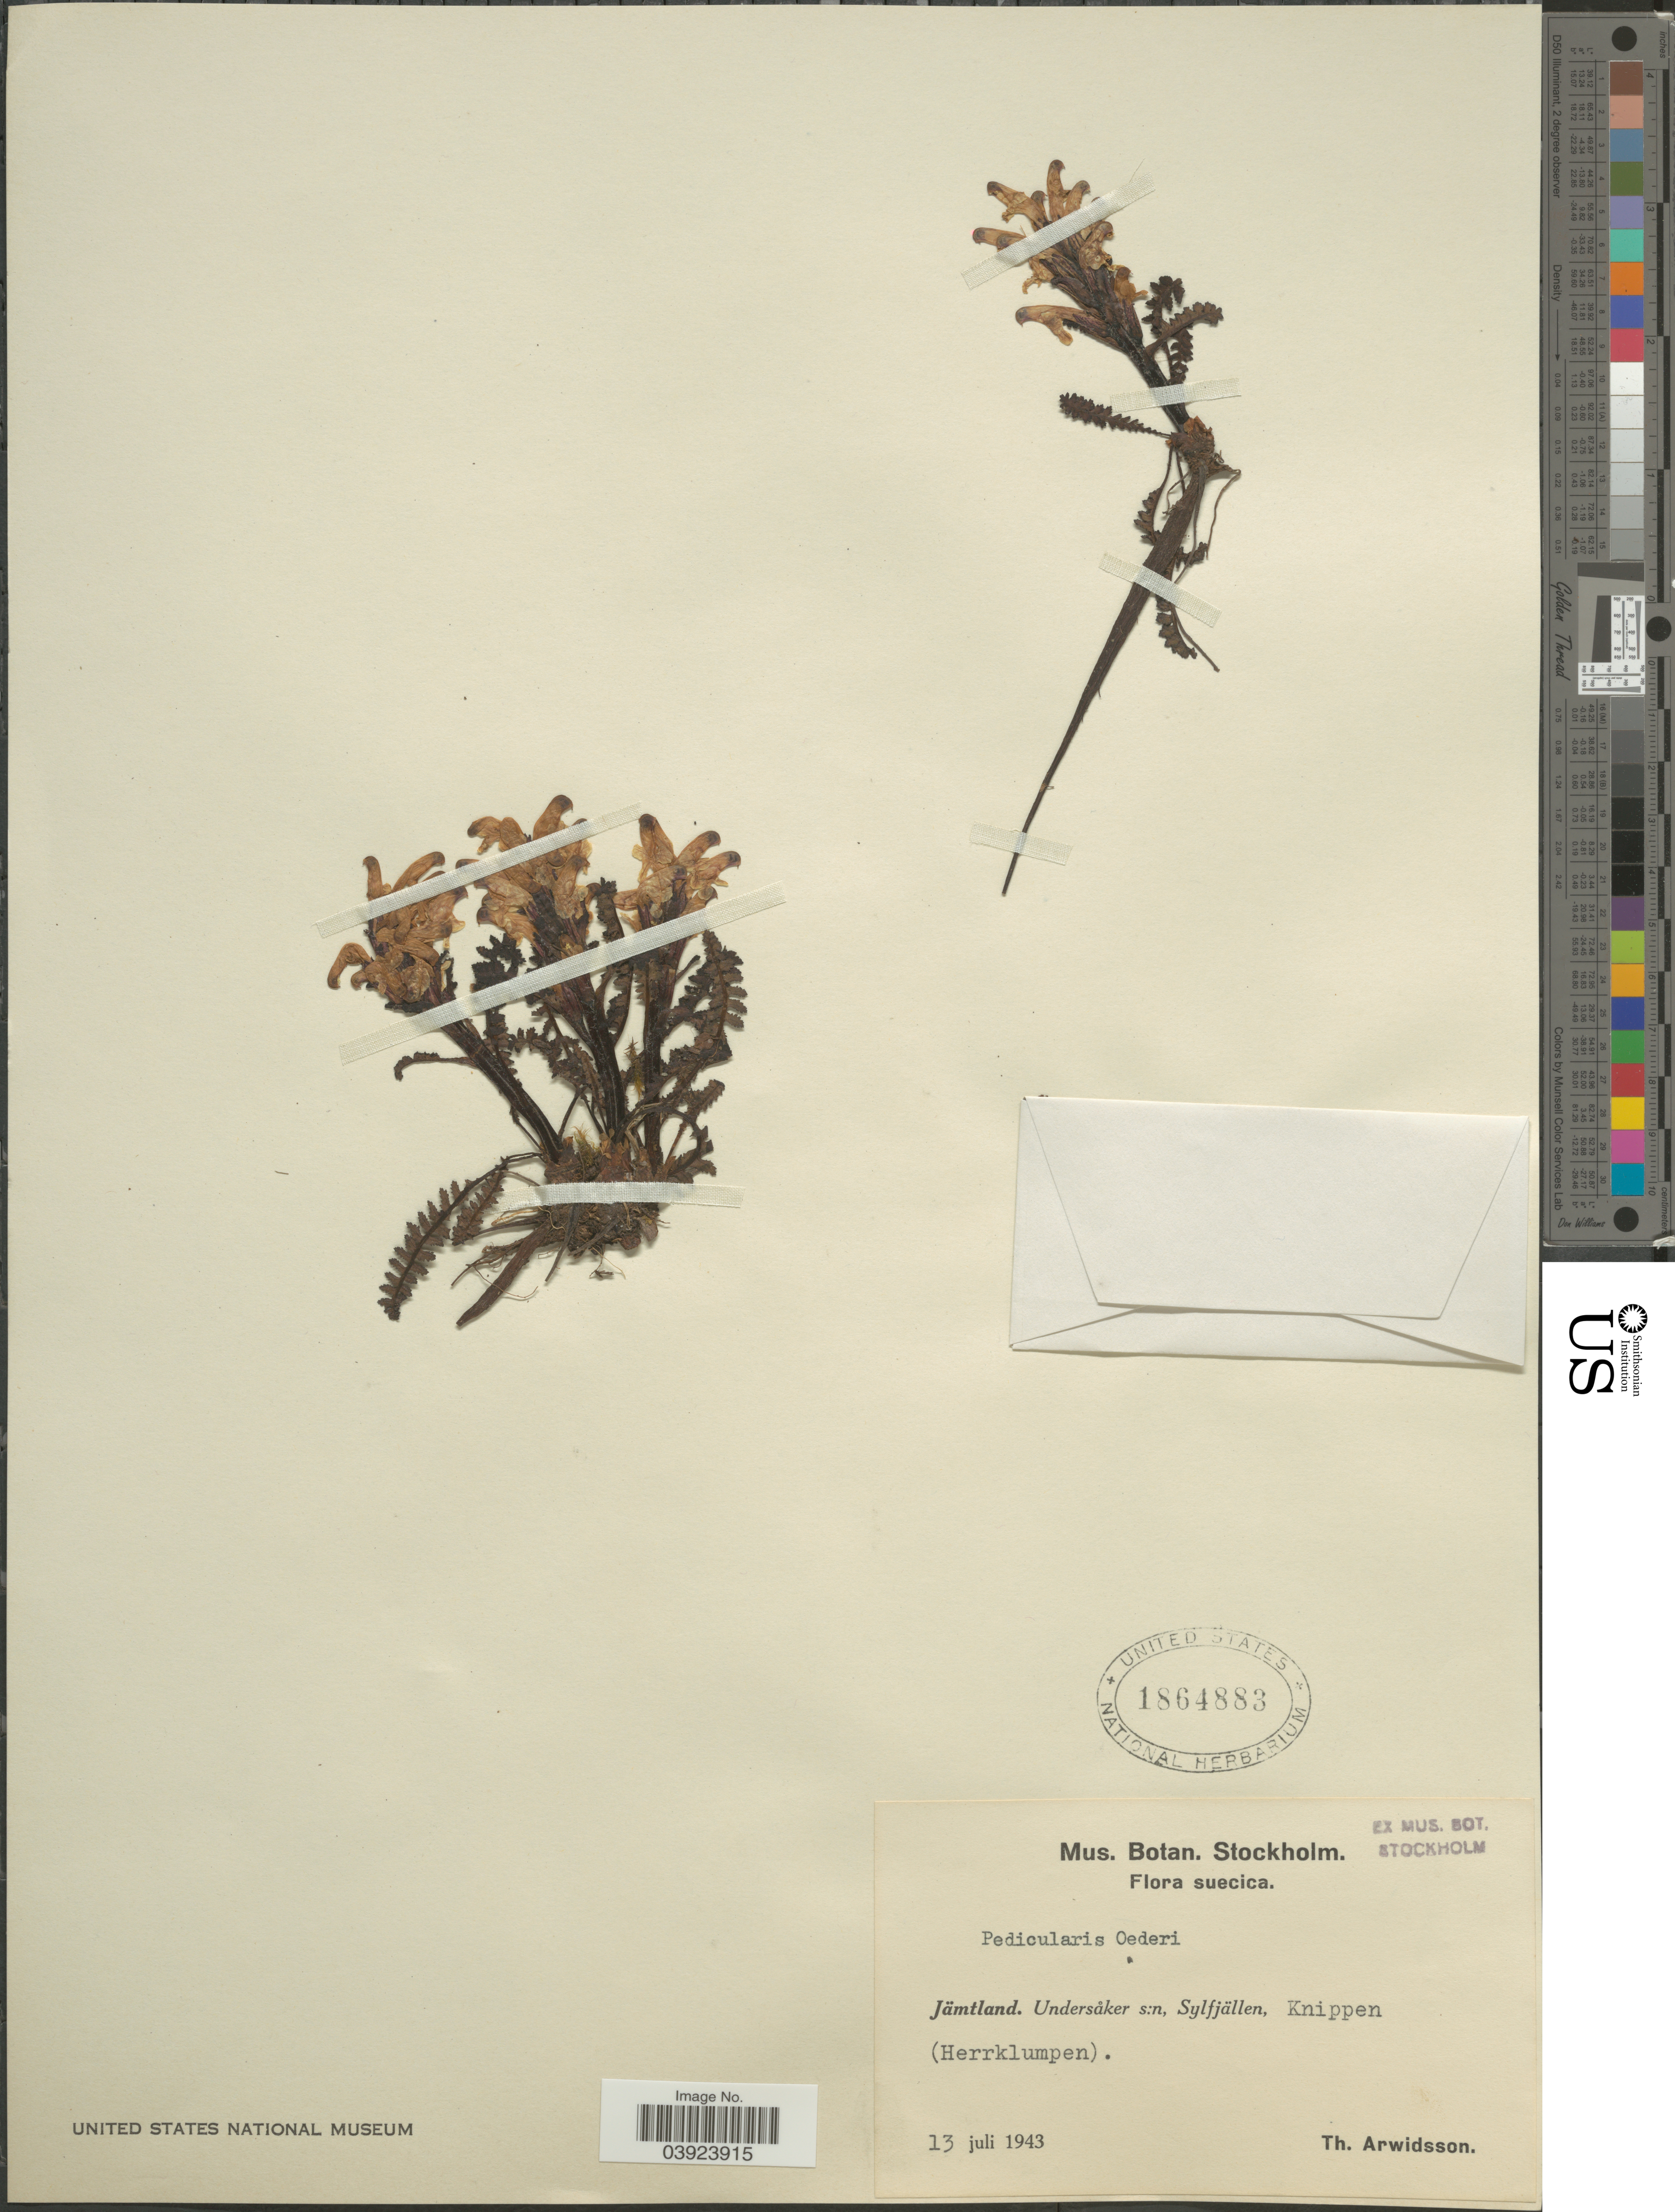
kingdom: Plantae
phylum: Tracheophyta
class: Magnoliopsida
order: Lamiales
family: Orobanchaceae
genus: Pedicularis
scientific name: Pedicularis oederi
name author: Vahl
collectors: T. Arwidsson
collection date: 1943-07-13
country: Sweden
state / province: Jämtland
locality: Suecica. Jämtland. Undersåker s:n, Sylfjällen, Knippen (Herrklumpen).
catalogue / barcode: US 1864883